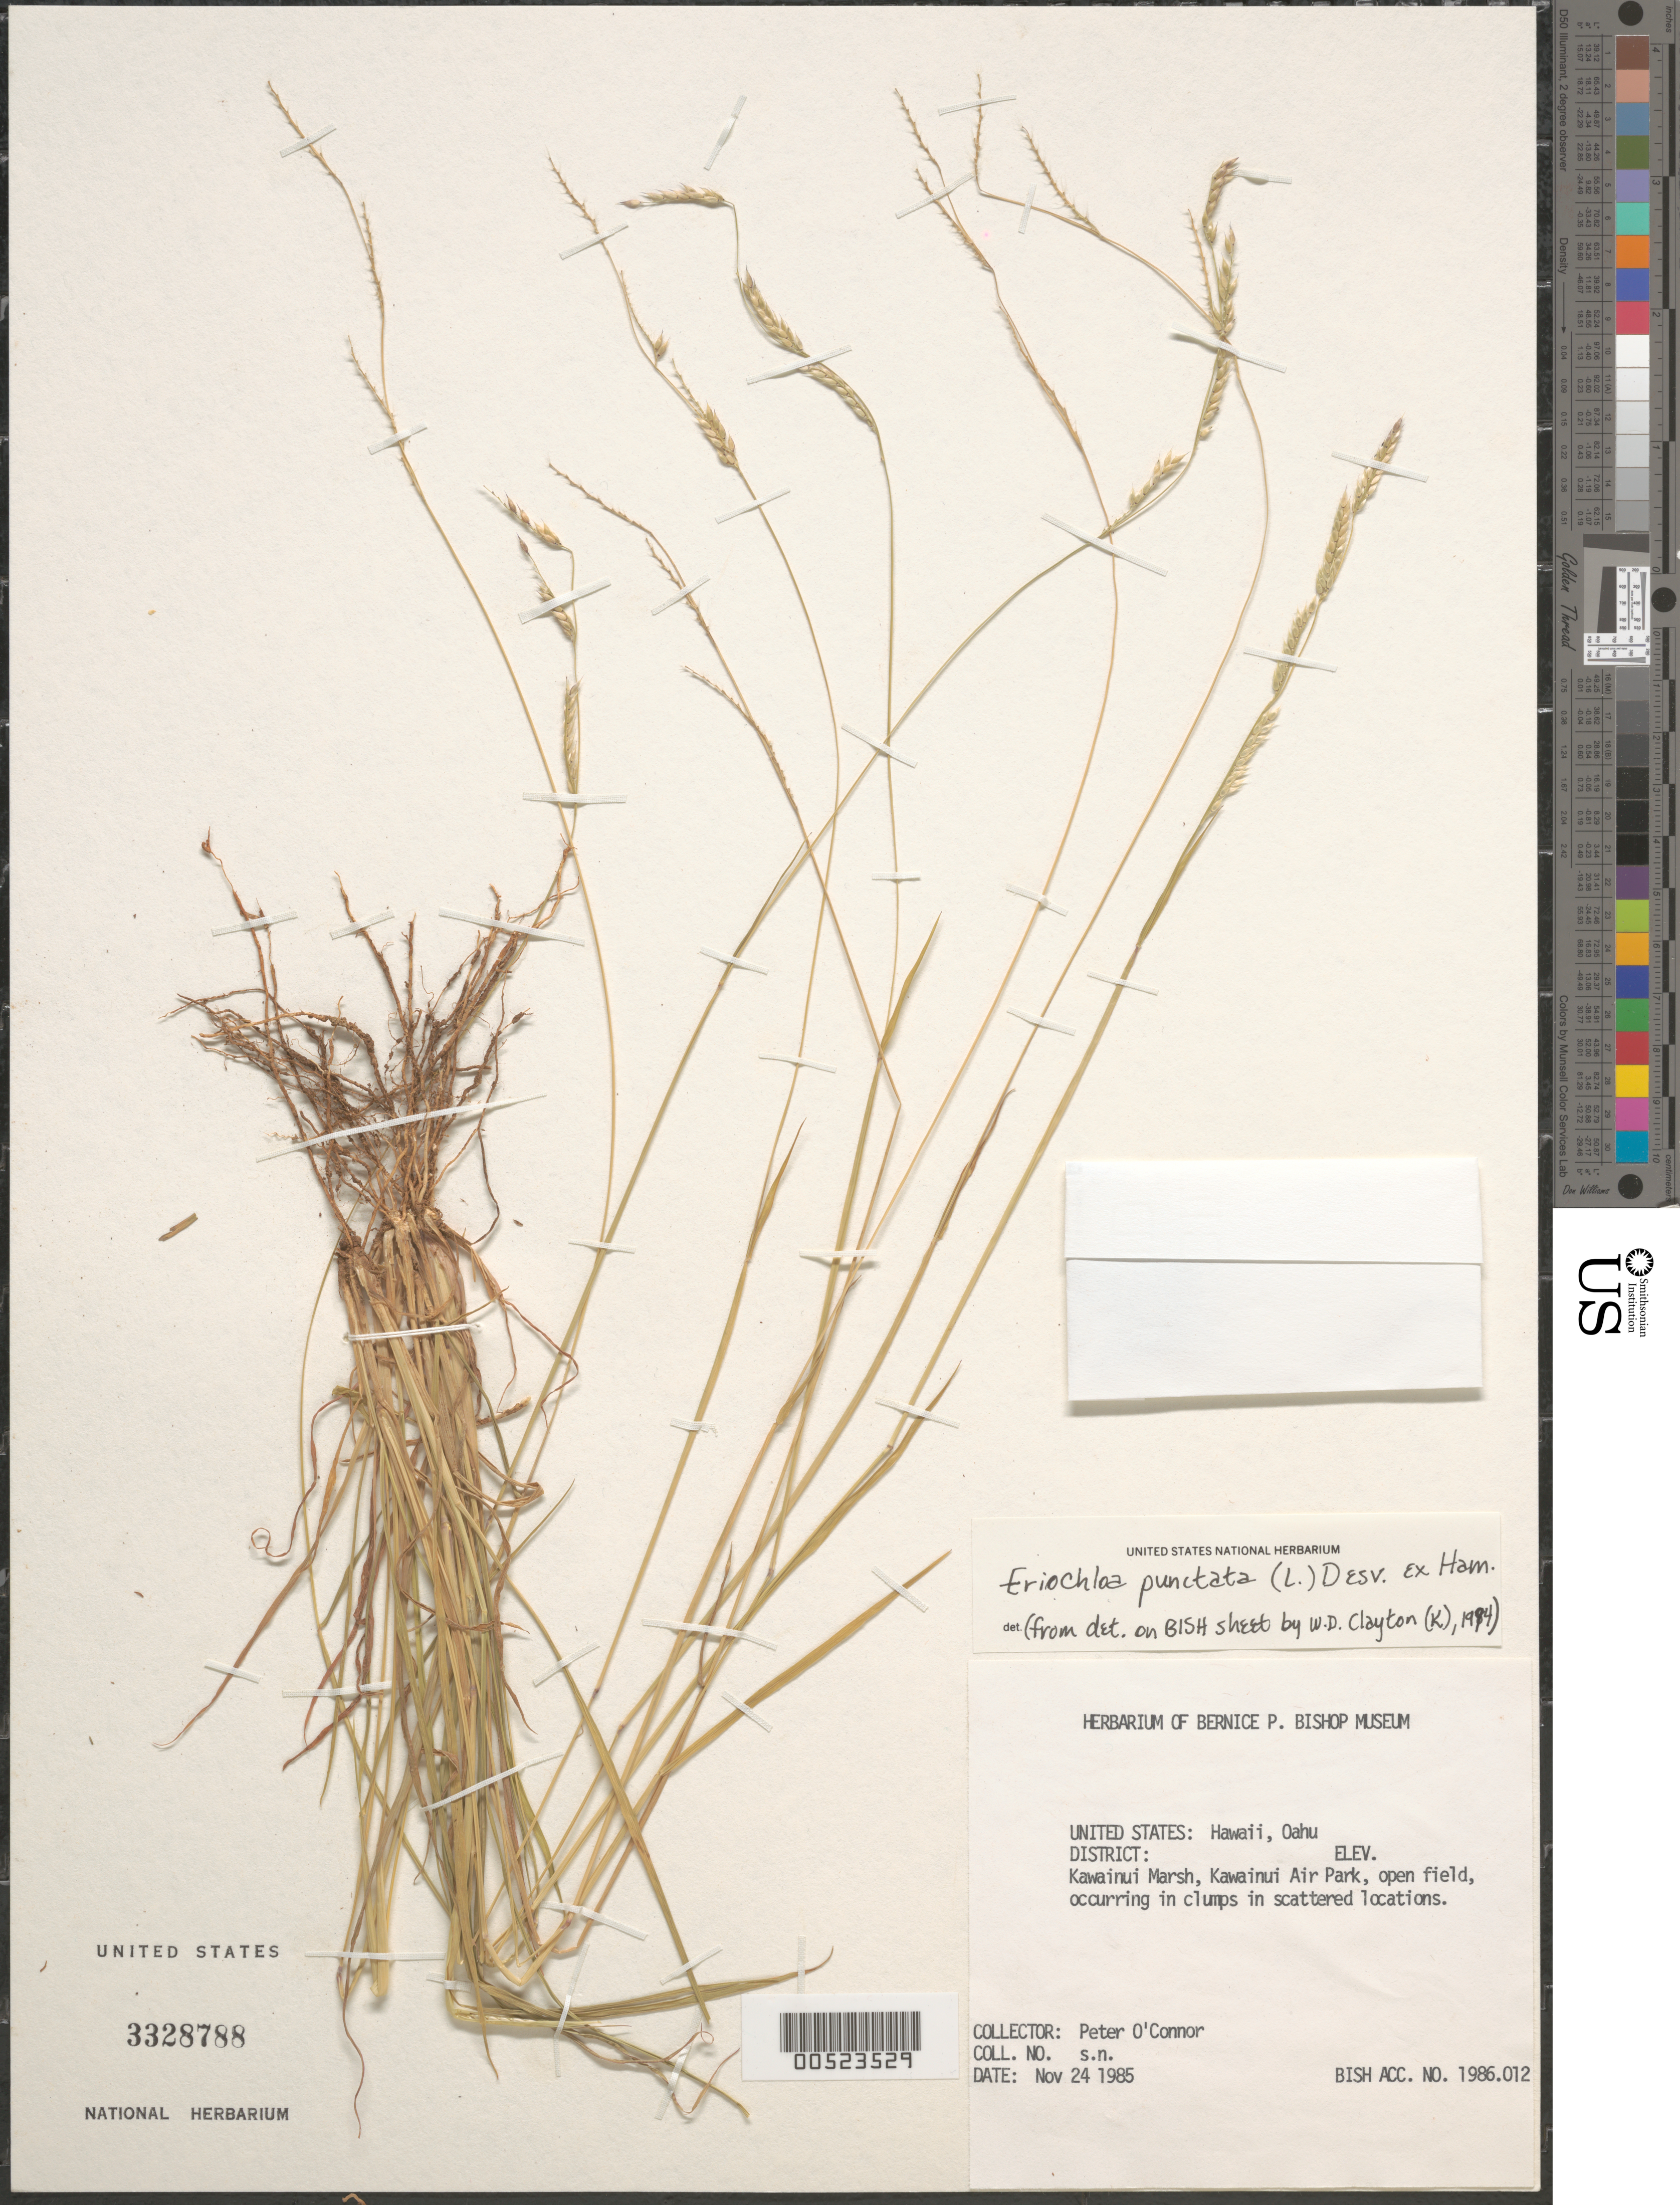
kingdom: Plantae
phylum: Tracheophyta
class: Liliopsida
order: Poales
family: Poaceae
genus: Eriochloa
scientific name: Eriochloa procera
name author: (Retz.) C.E. Hubb.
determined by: Faccenda, K.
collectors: P. O'Connor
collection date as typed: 24 Nov 1985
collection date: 1985-11-24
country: United States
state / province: Hawaii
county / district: Honolulu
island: Oahu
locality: Kawainui Marsh, Kawainui Air Park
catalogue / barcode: US 3328788